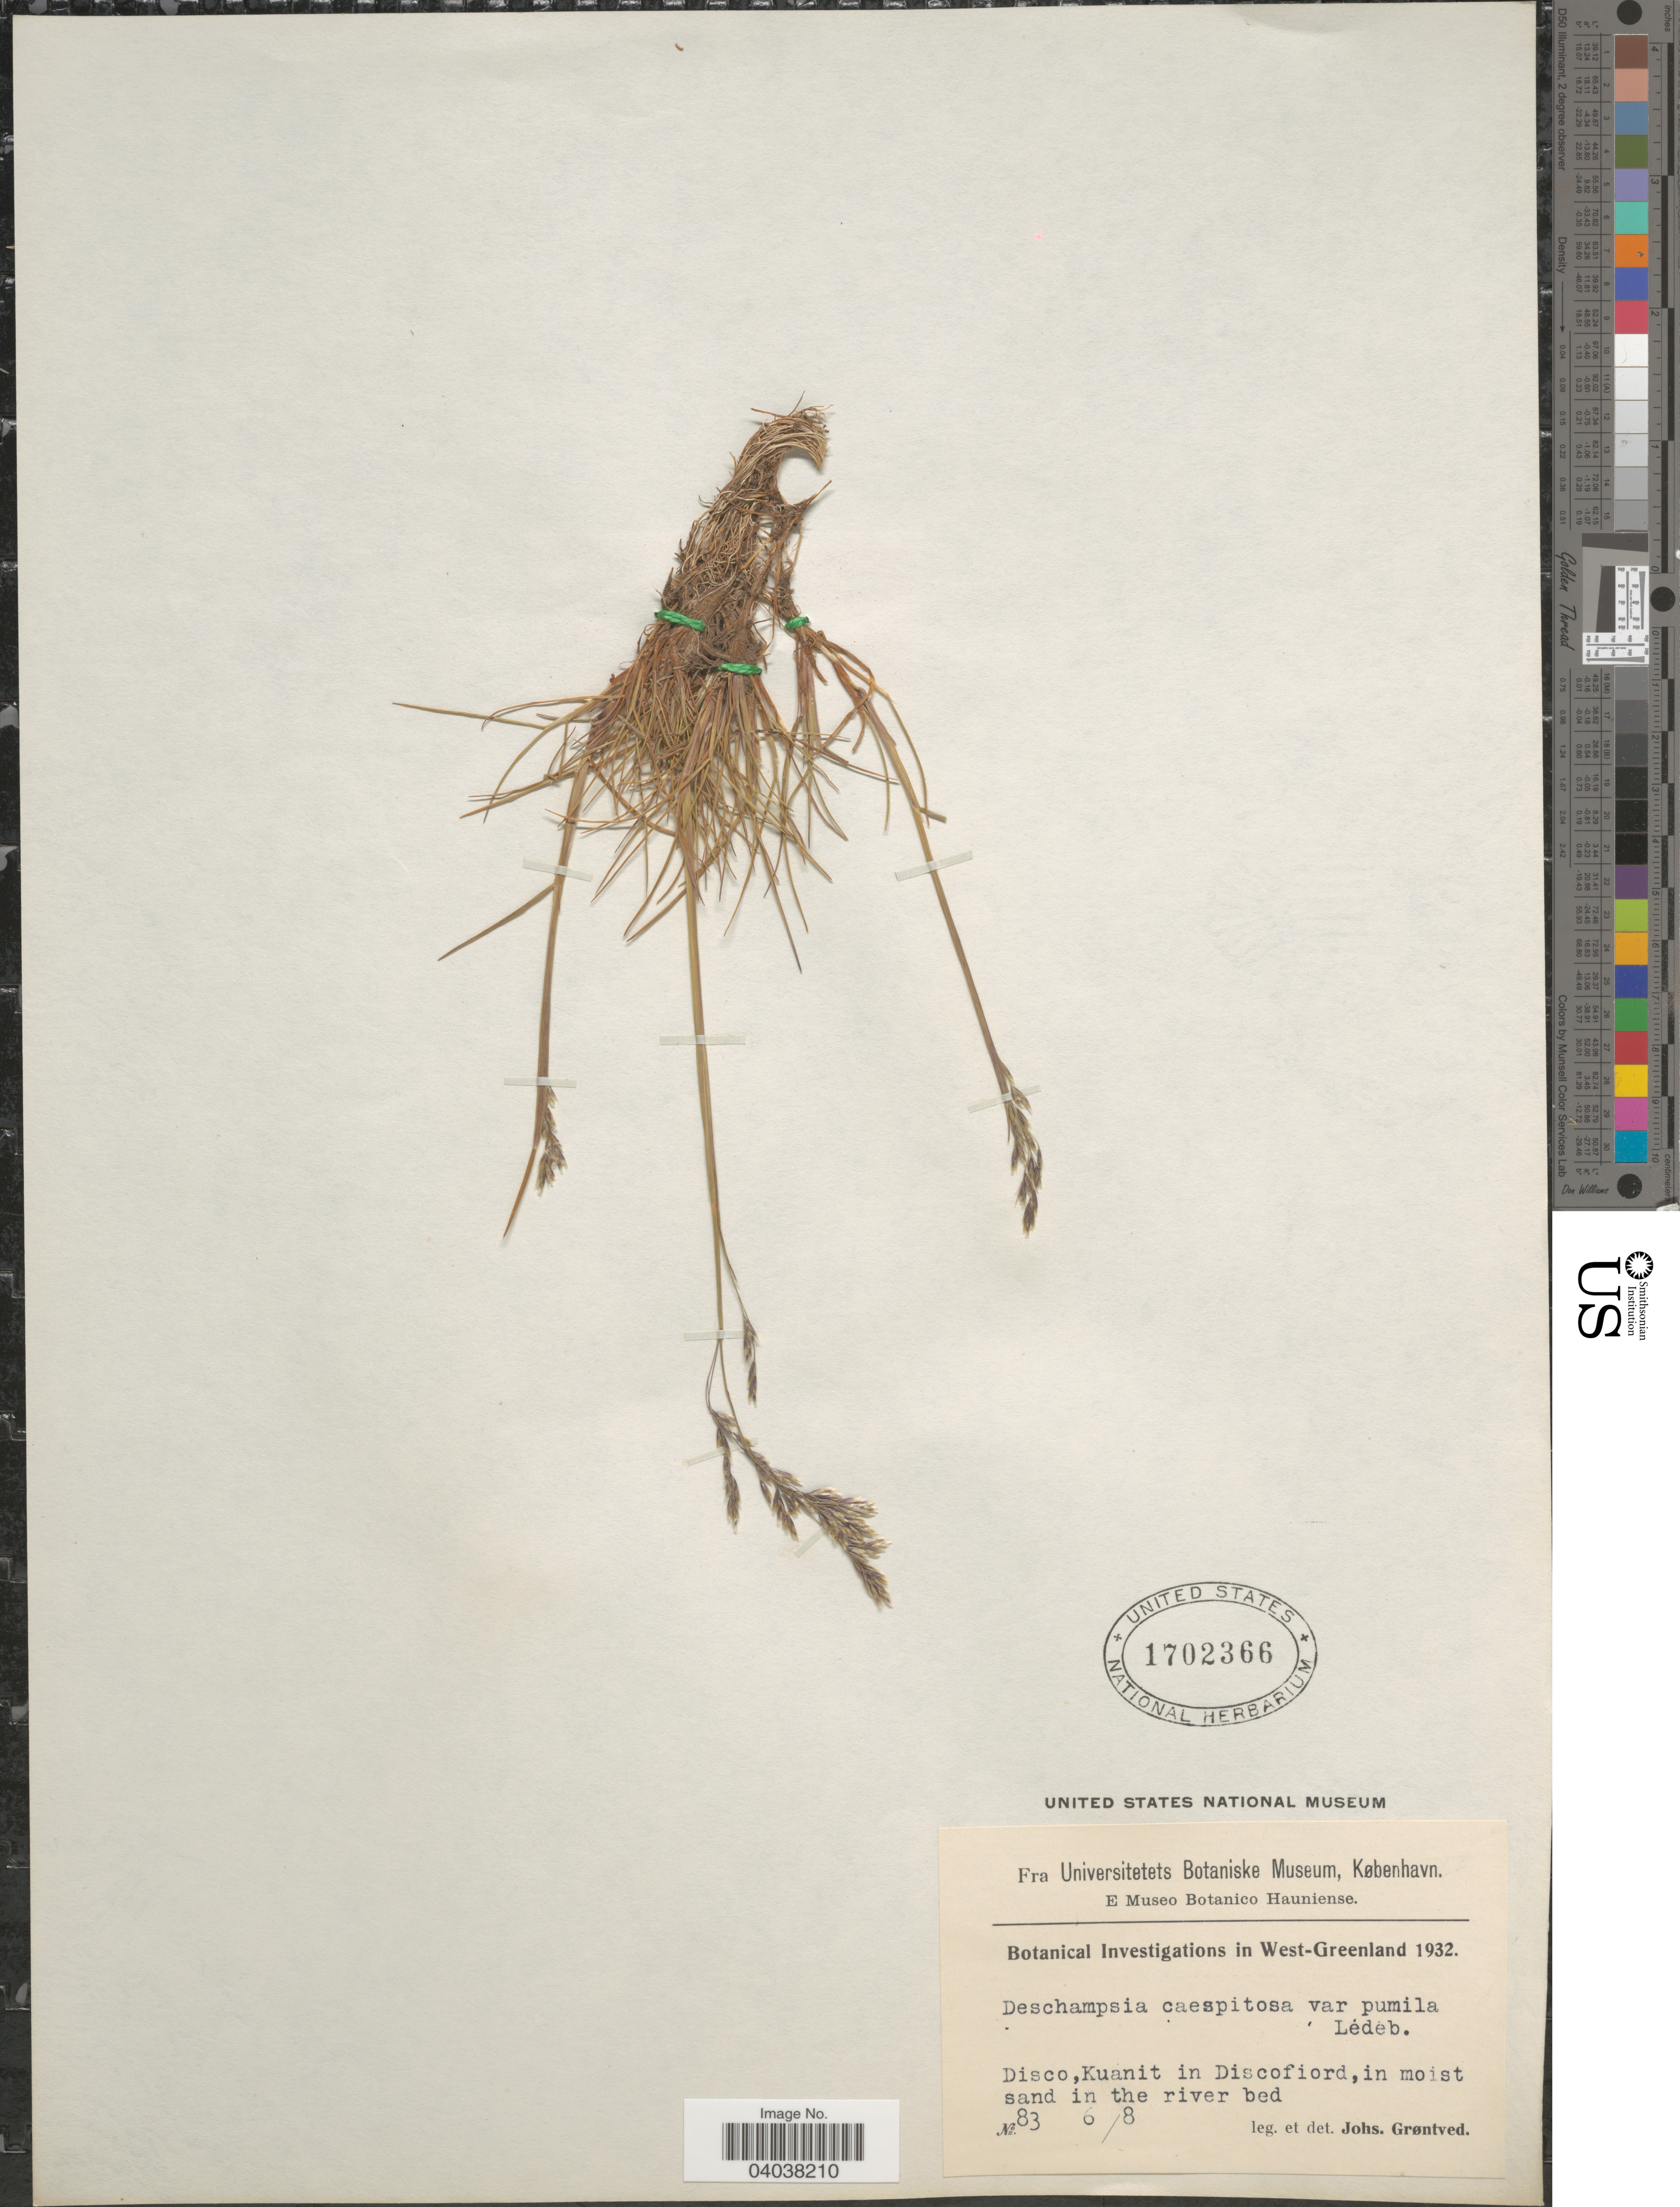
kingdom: Plantae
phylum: Tracheophyta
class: Liliopsida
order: Poales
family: Poaceae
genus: Deschampsia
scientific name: Deschampsia cespitosa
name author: (L.) P. Beauv.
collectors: J. Grøntved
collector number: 83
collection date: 1932-08-06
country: Greenland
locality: In West-Greenland. Disco, Kuanit in Discofiord.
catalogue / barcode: US 1702366